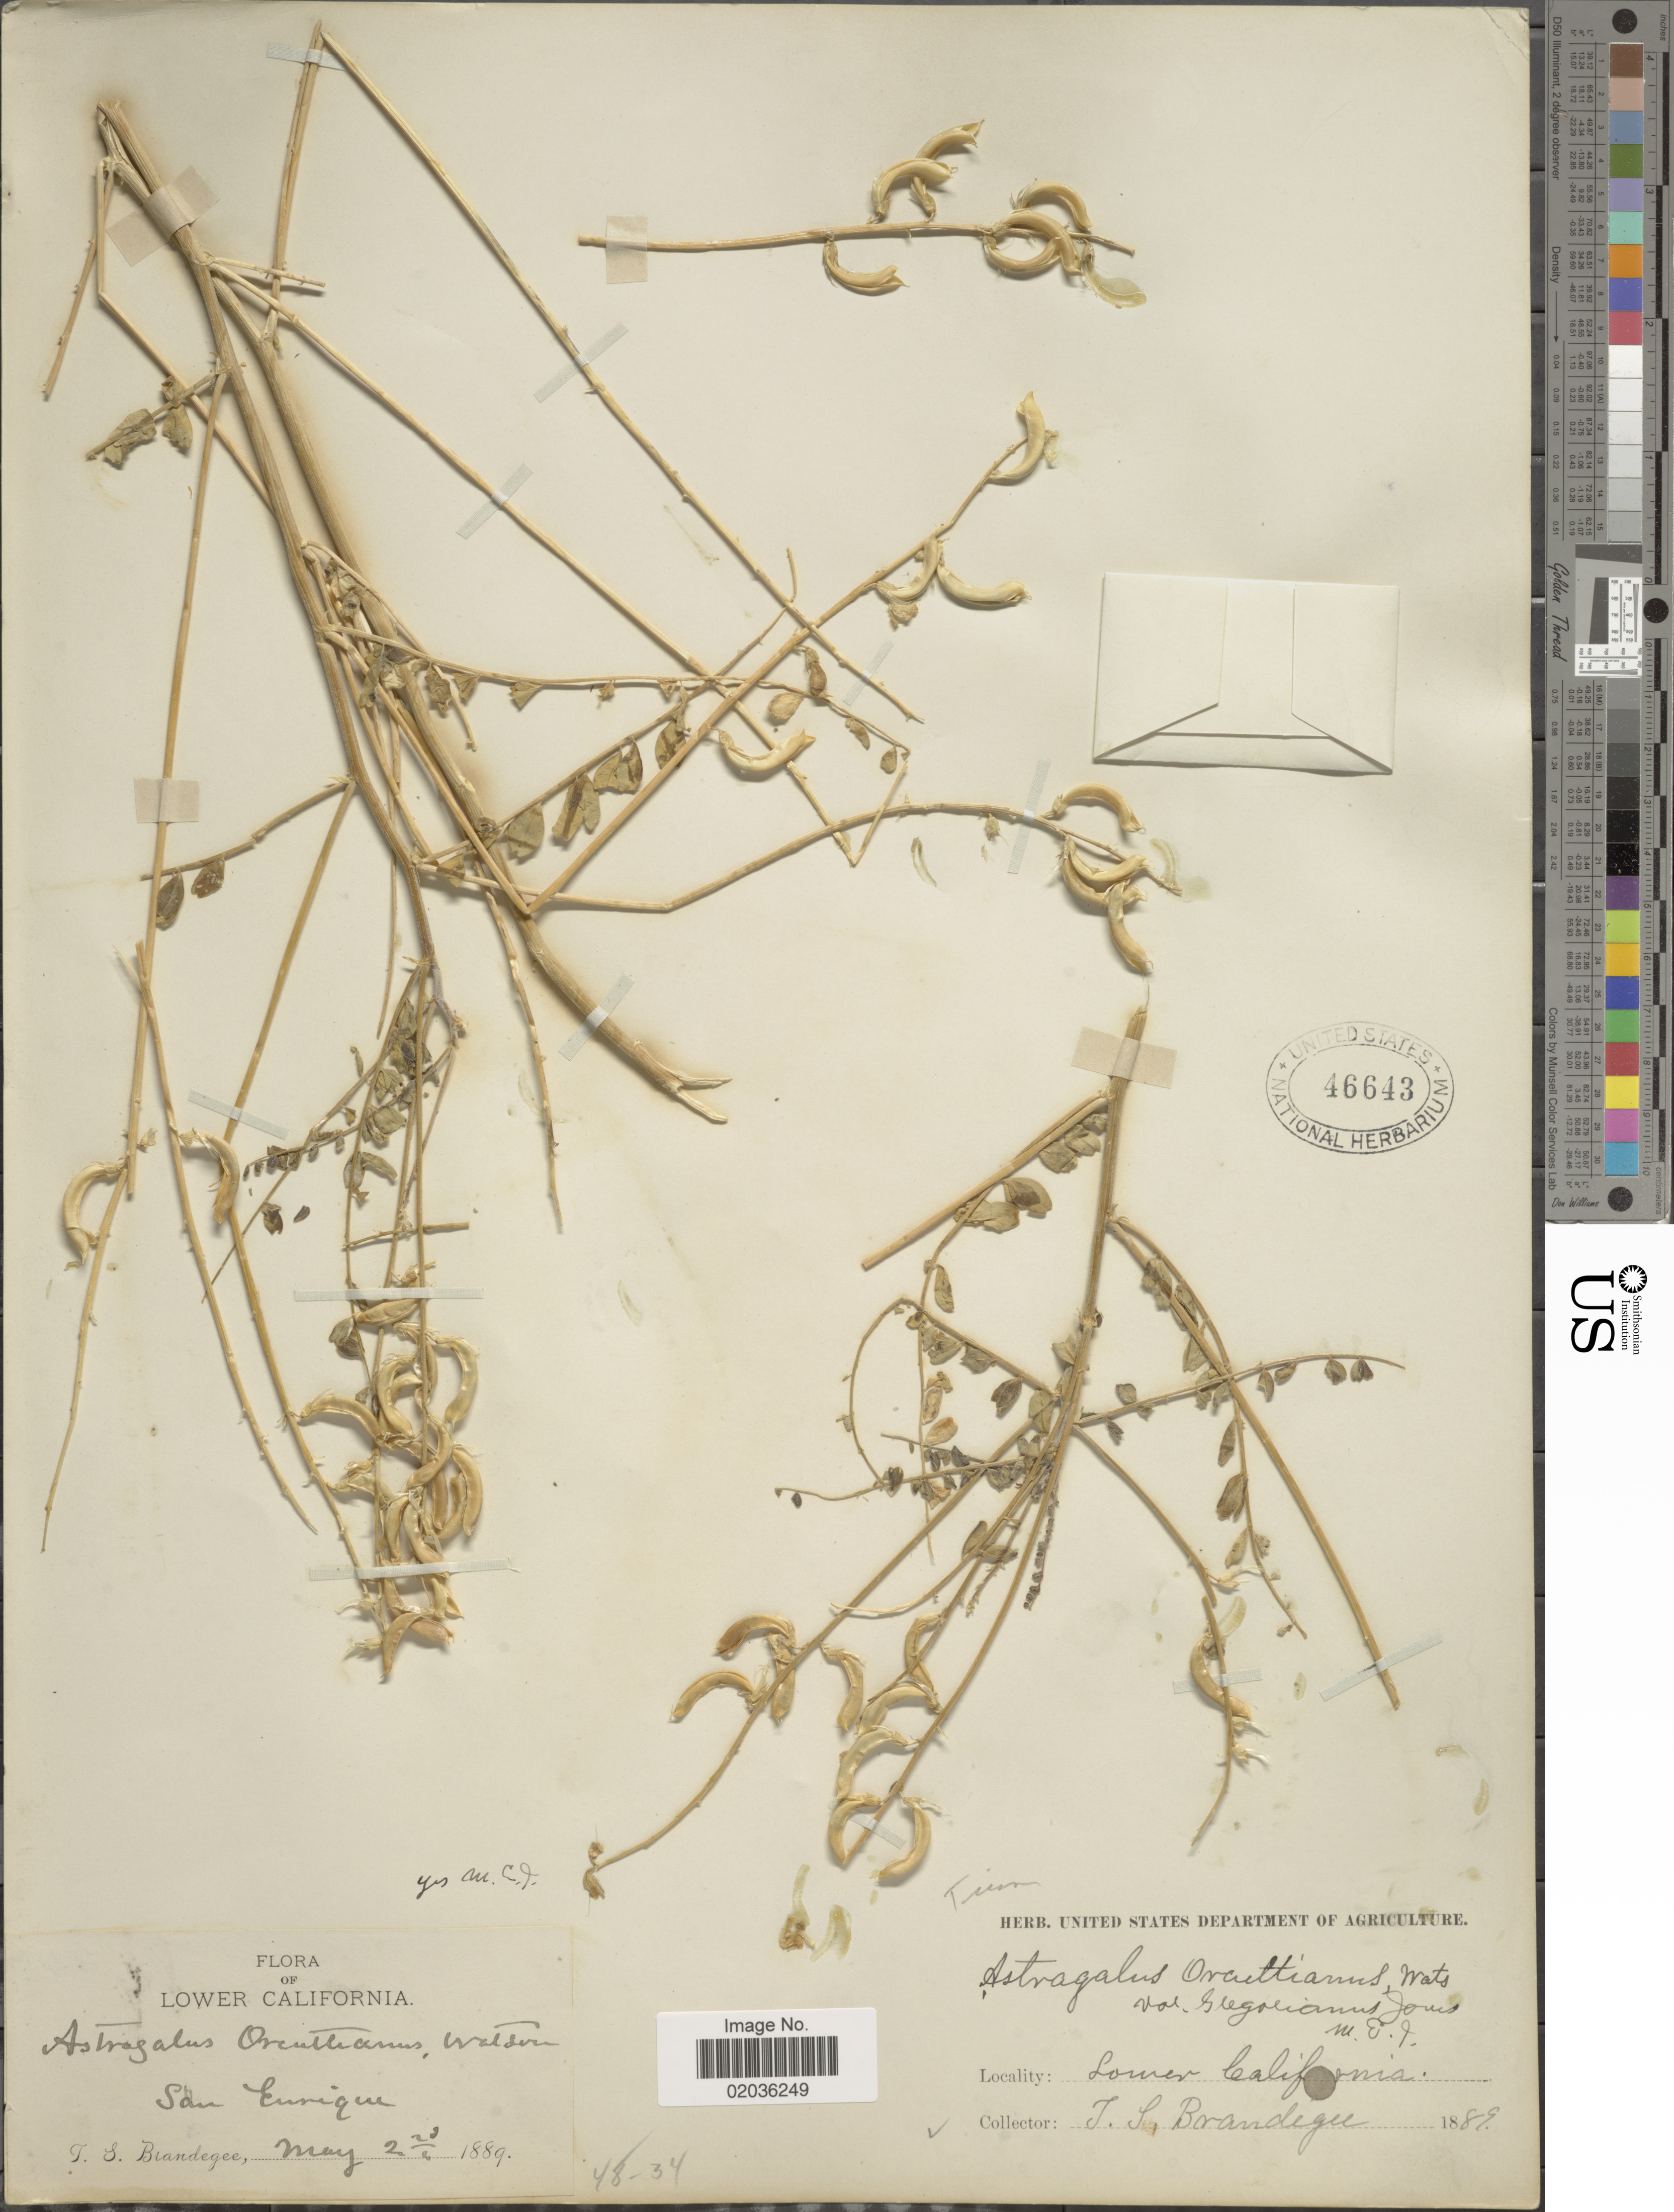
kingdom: Plantae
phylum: Tracheophyta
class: Magnoliopsida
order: Fabales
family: Fabaceae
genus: Astragalus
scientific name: Astragalus orcuttianus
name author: S. Watson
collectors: T. S. Brandegee (herbarium)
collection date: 1889-05-02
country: Mexico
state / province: Baja California Sur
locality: Lower California, San Enrique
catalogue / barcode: US 46643